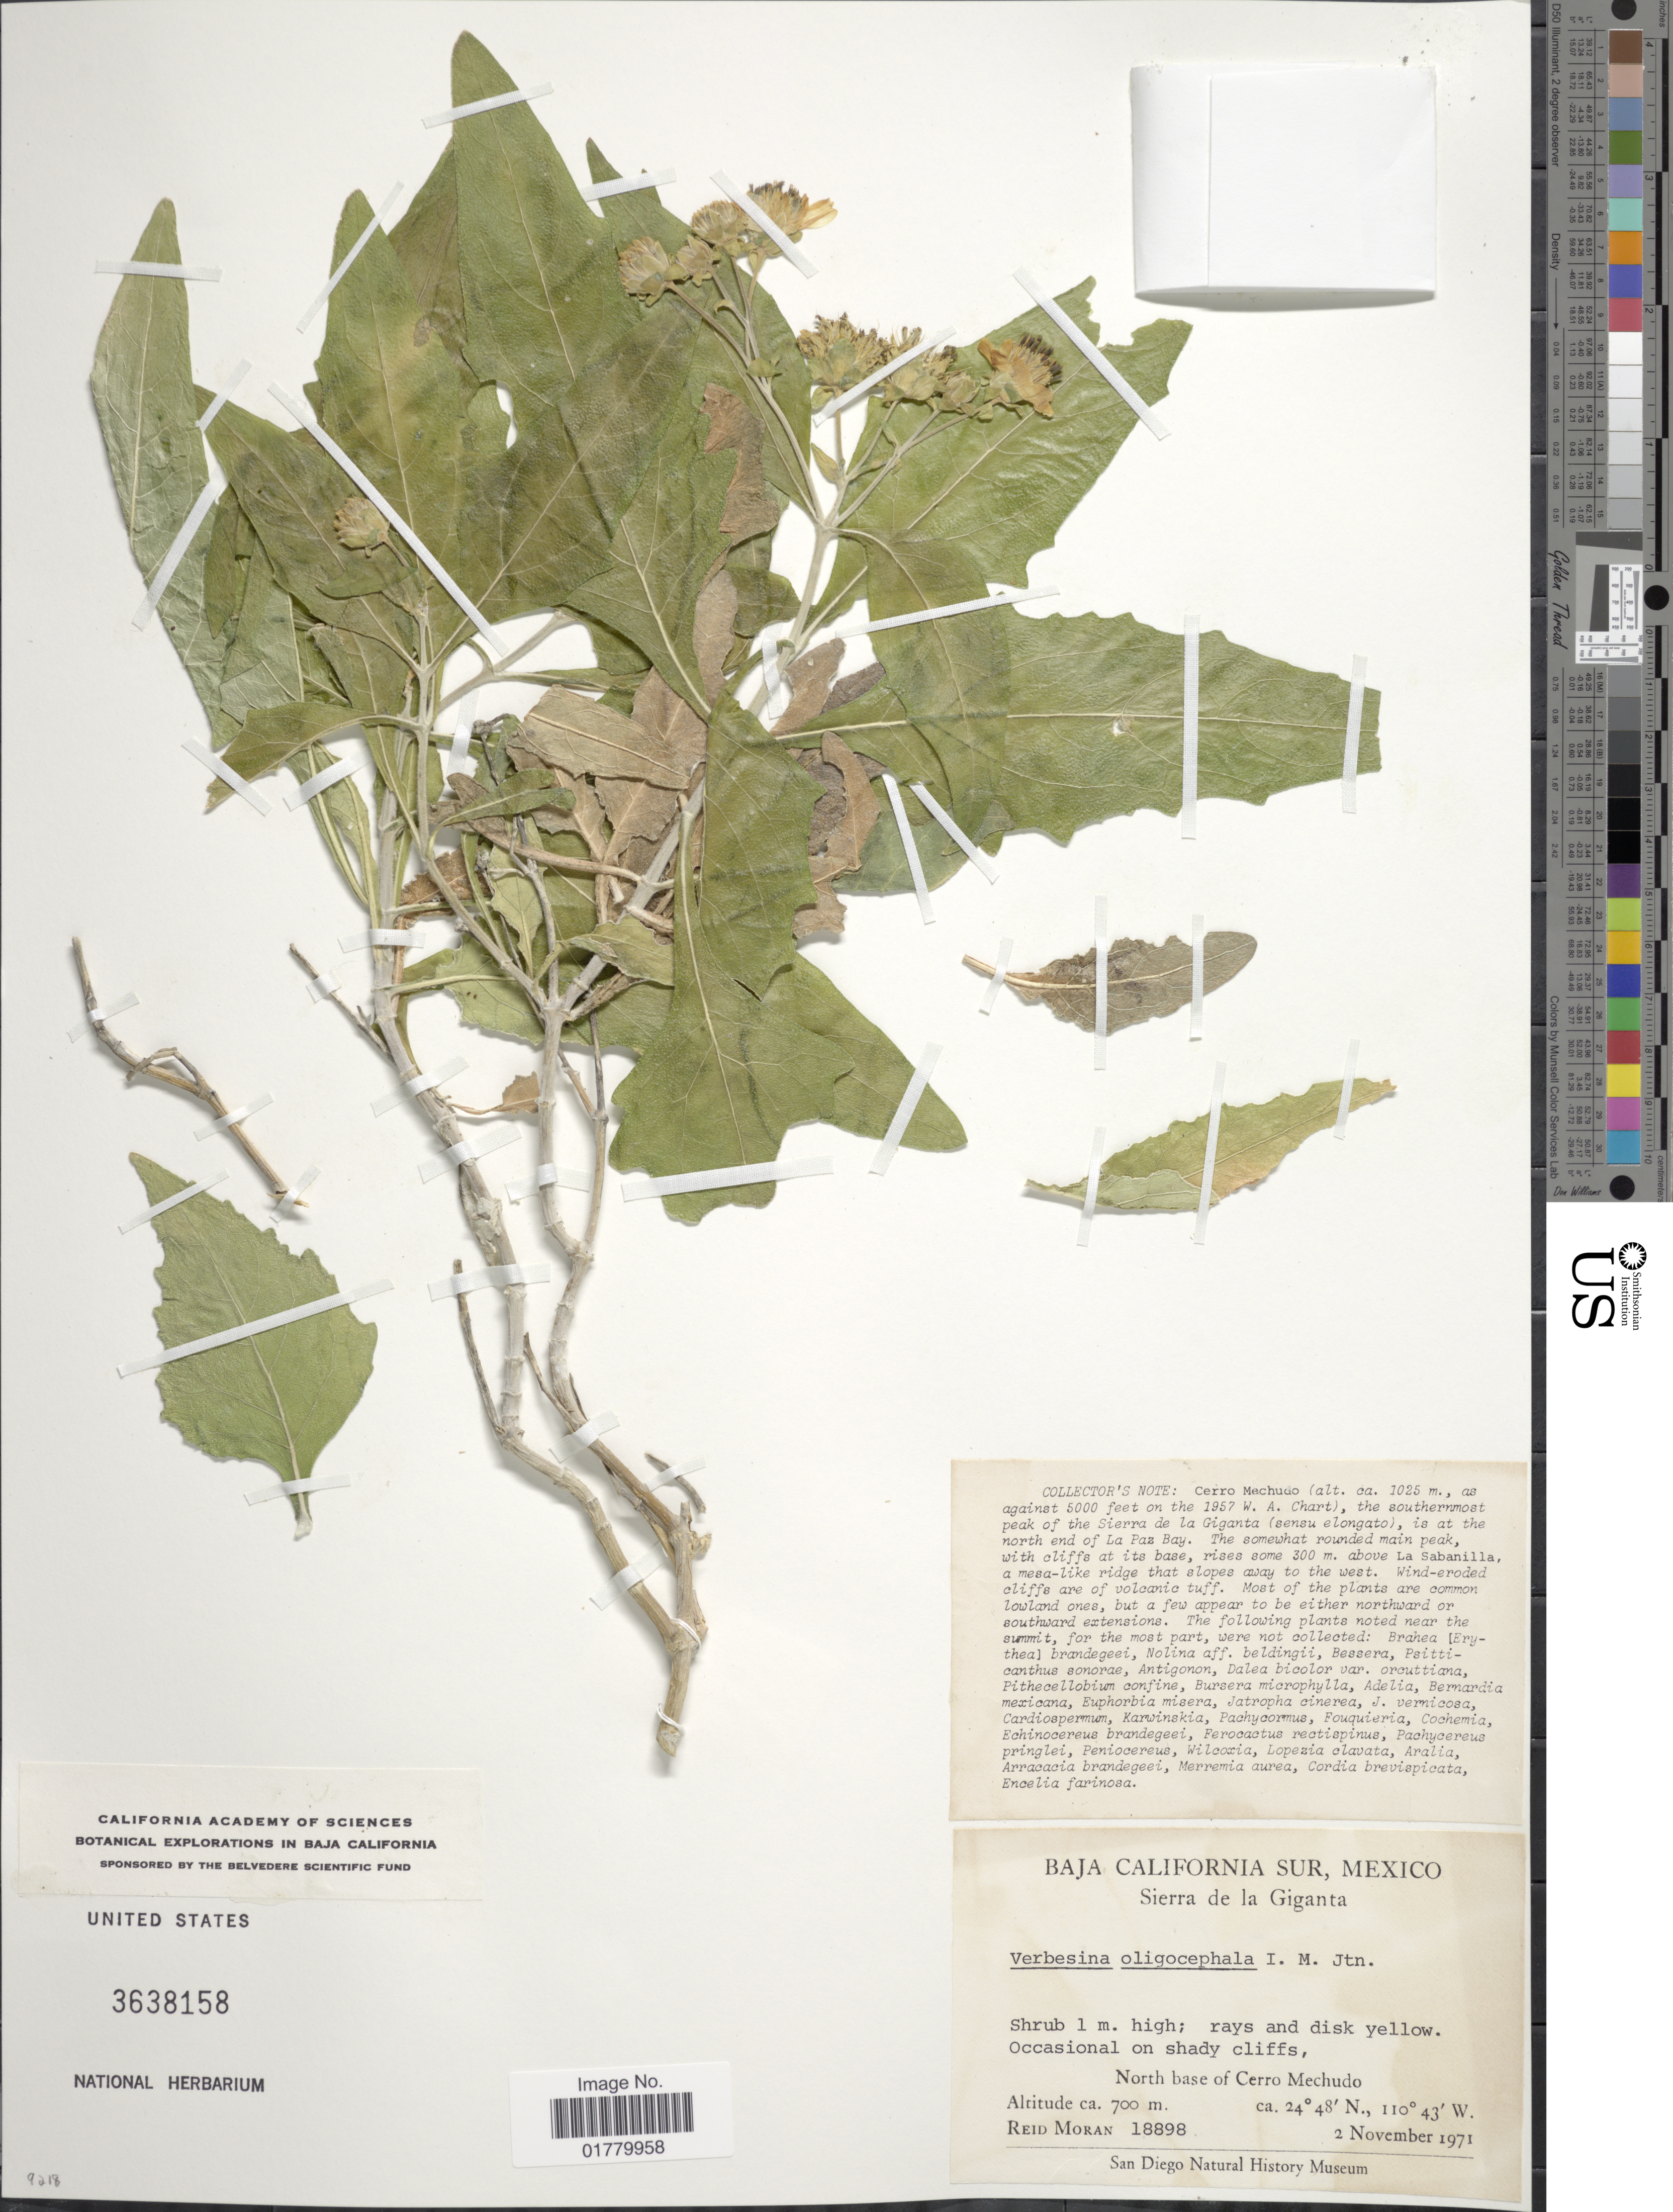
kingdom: Plantae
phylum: Tracheophyta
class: Magnoliopsida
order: Asterales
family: Asteraceae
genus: Verbesina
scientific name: Verbesina oligocephala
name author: I.M. Johnst.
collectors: R. V. Moran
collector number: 18898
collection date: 1971-11-02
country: Mexico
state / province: Baja California Sur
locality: Sierra de la Giganta, Occassional on shady cliffs, North base of Cerro Mechudo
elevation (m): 700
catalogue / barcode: US 3638158